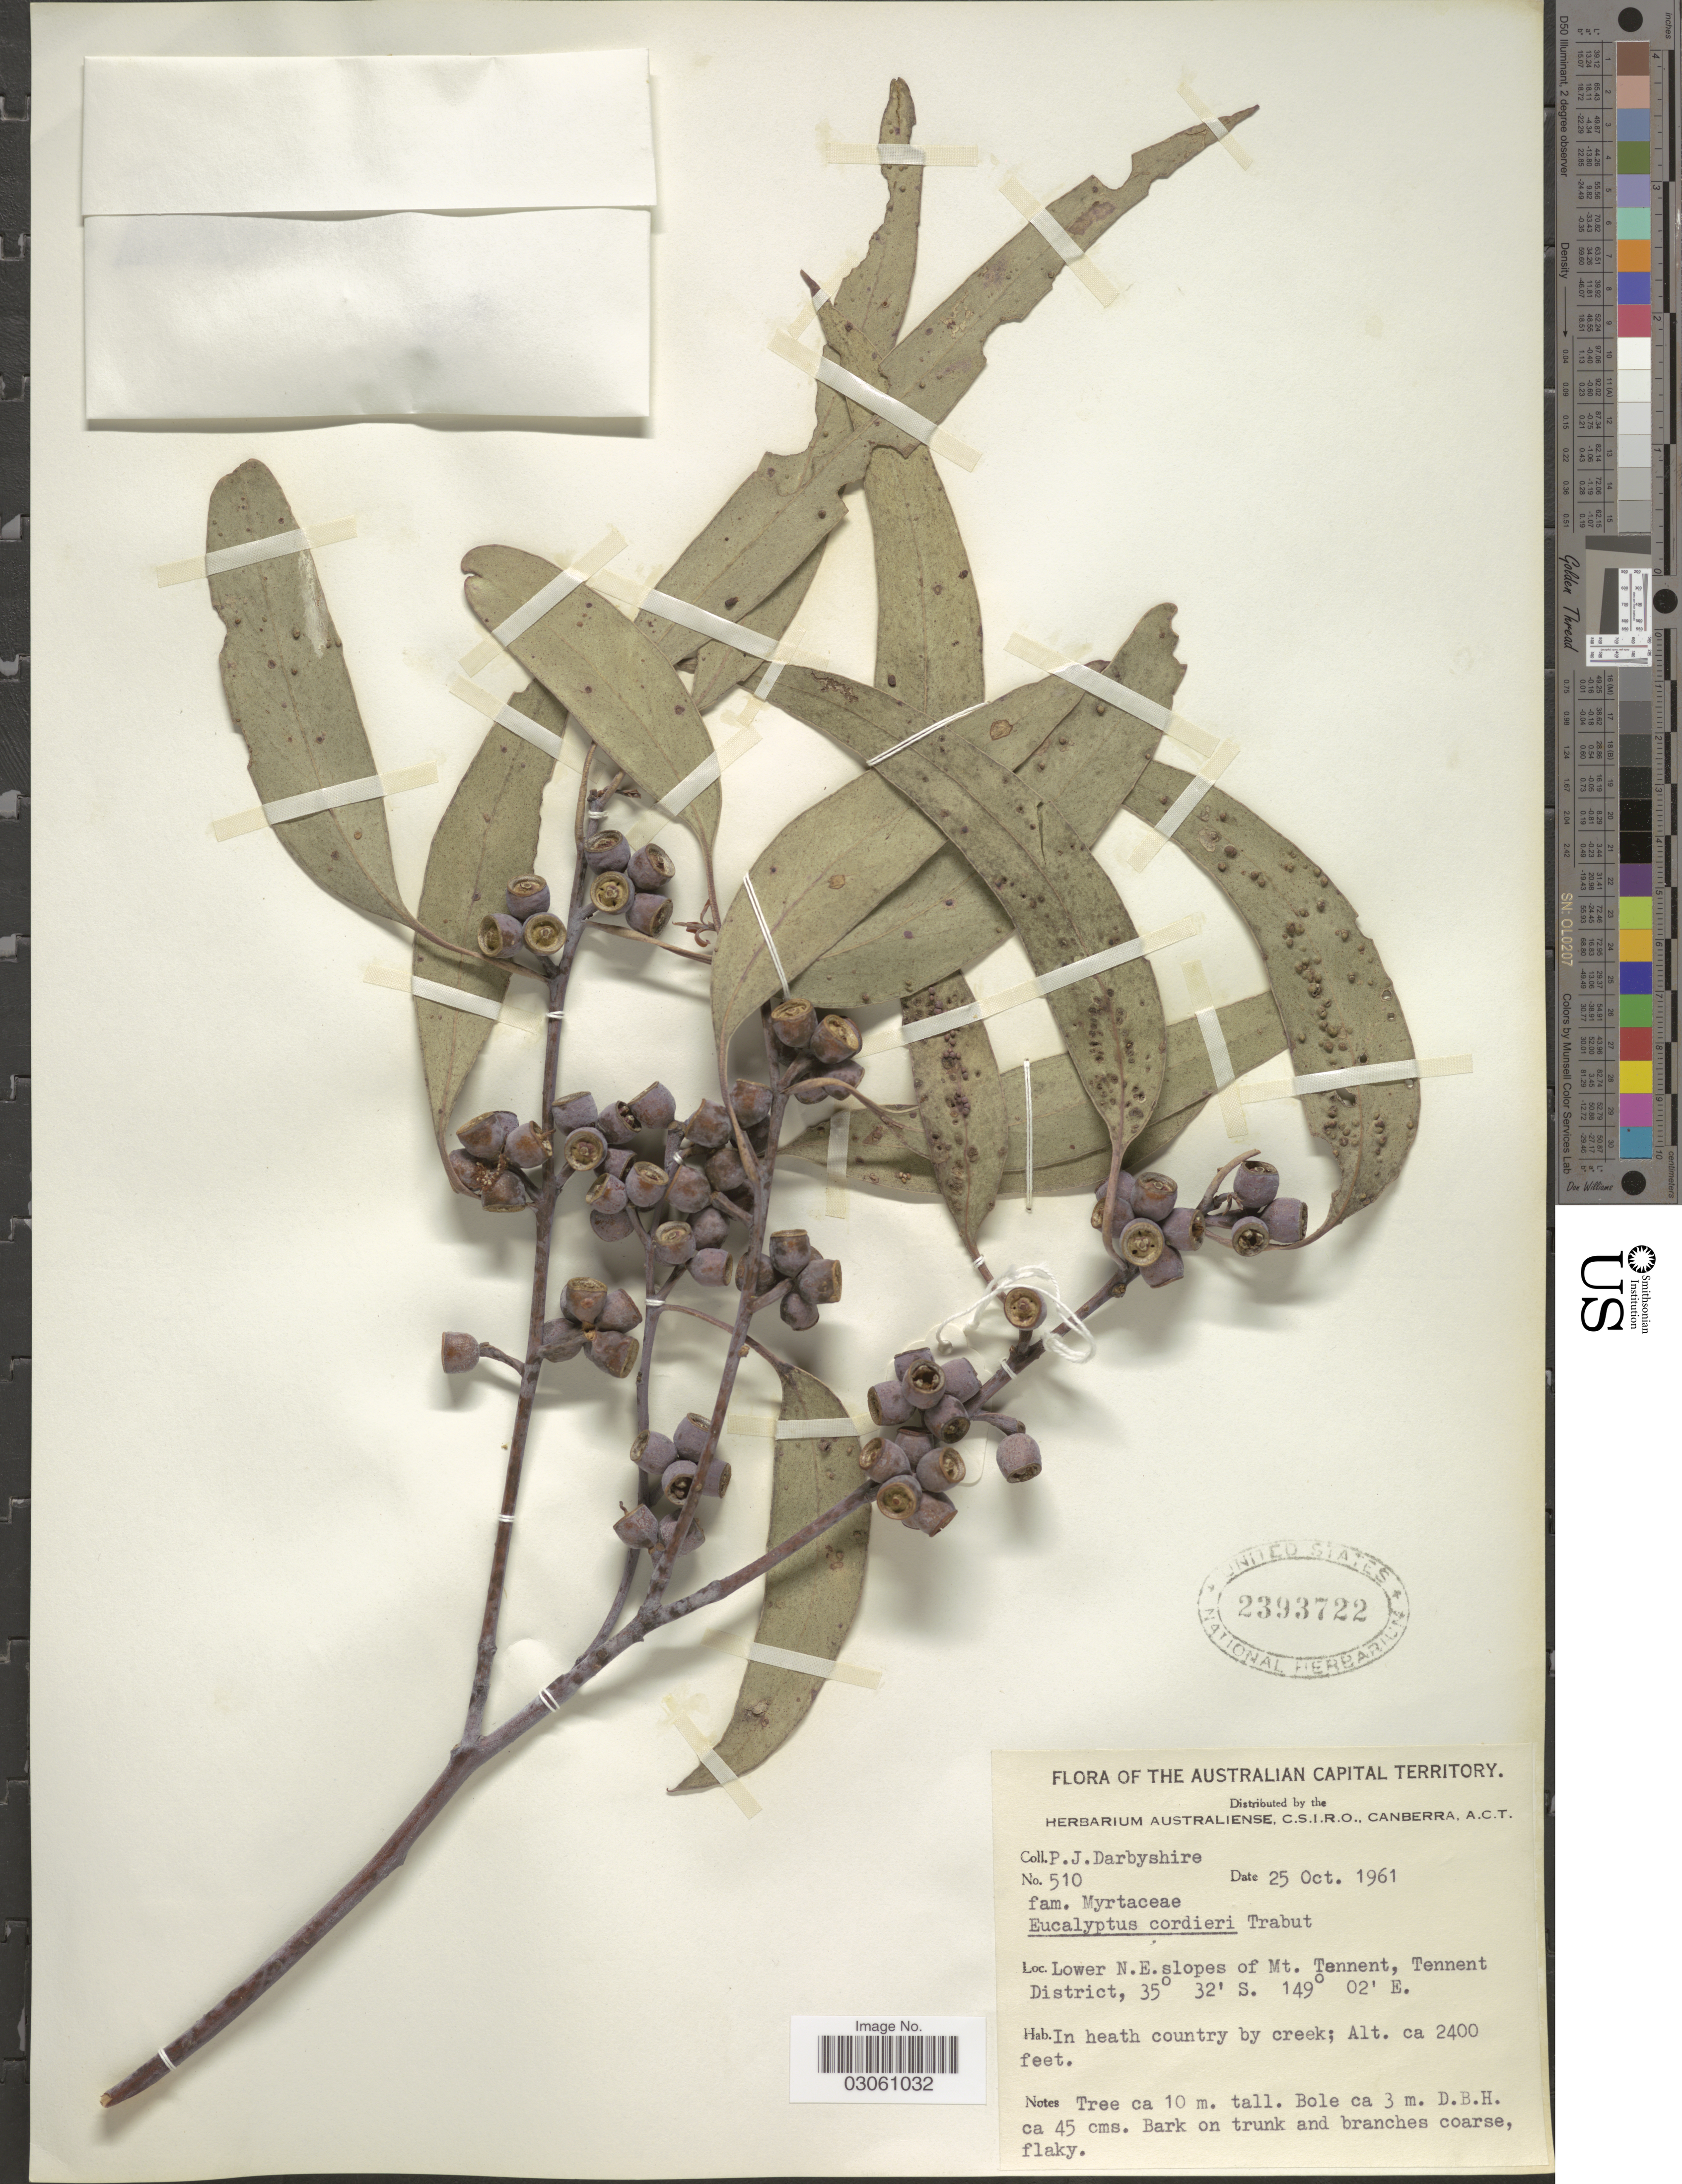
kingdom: Plantae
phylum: Tracheophyta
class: Magnoliopsida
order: Myrtales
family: Myrtaceae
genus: Eucalyptus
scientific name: Eucalyptus x cordieri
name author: Trab.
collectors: P. Darbyshire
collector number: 510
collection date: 1961-10-25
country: Australia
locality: The Australian Capital Territory, Lower N.E. slopes of Mt. Tennent, Tennent District.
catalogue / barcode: US 2393722